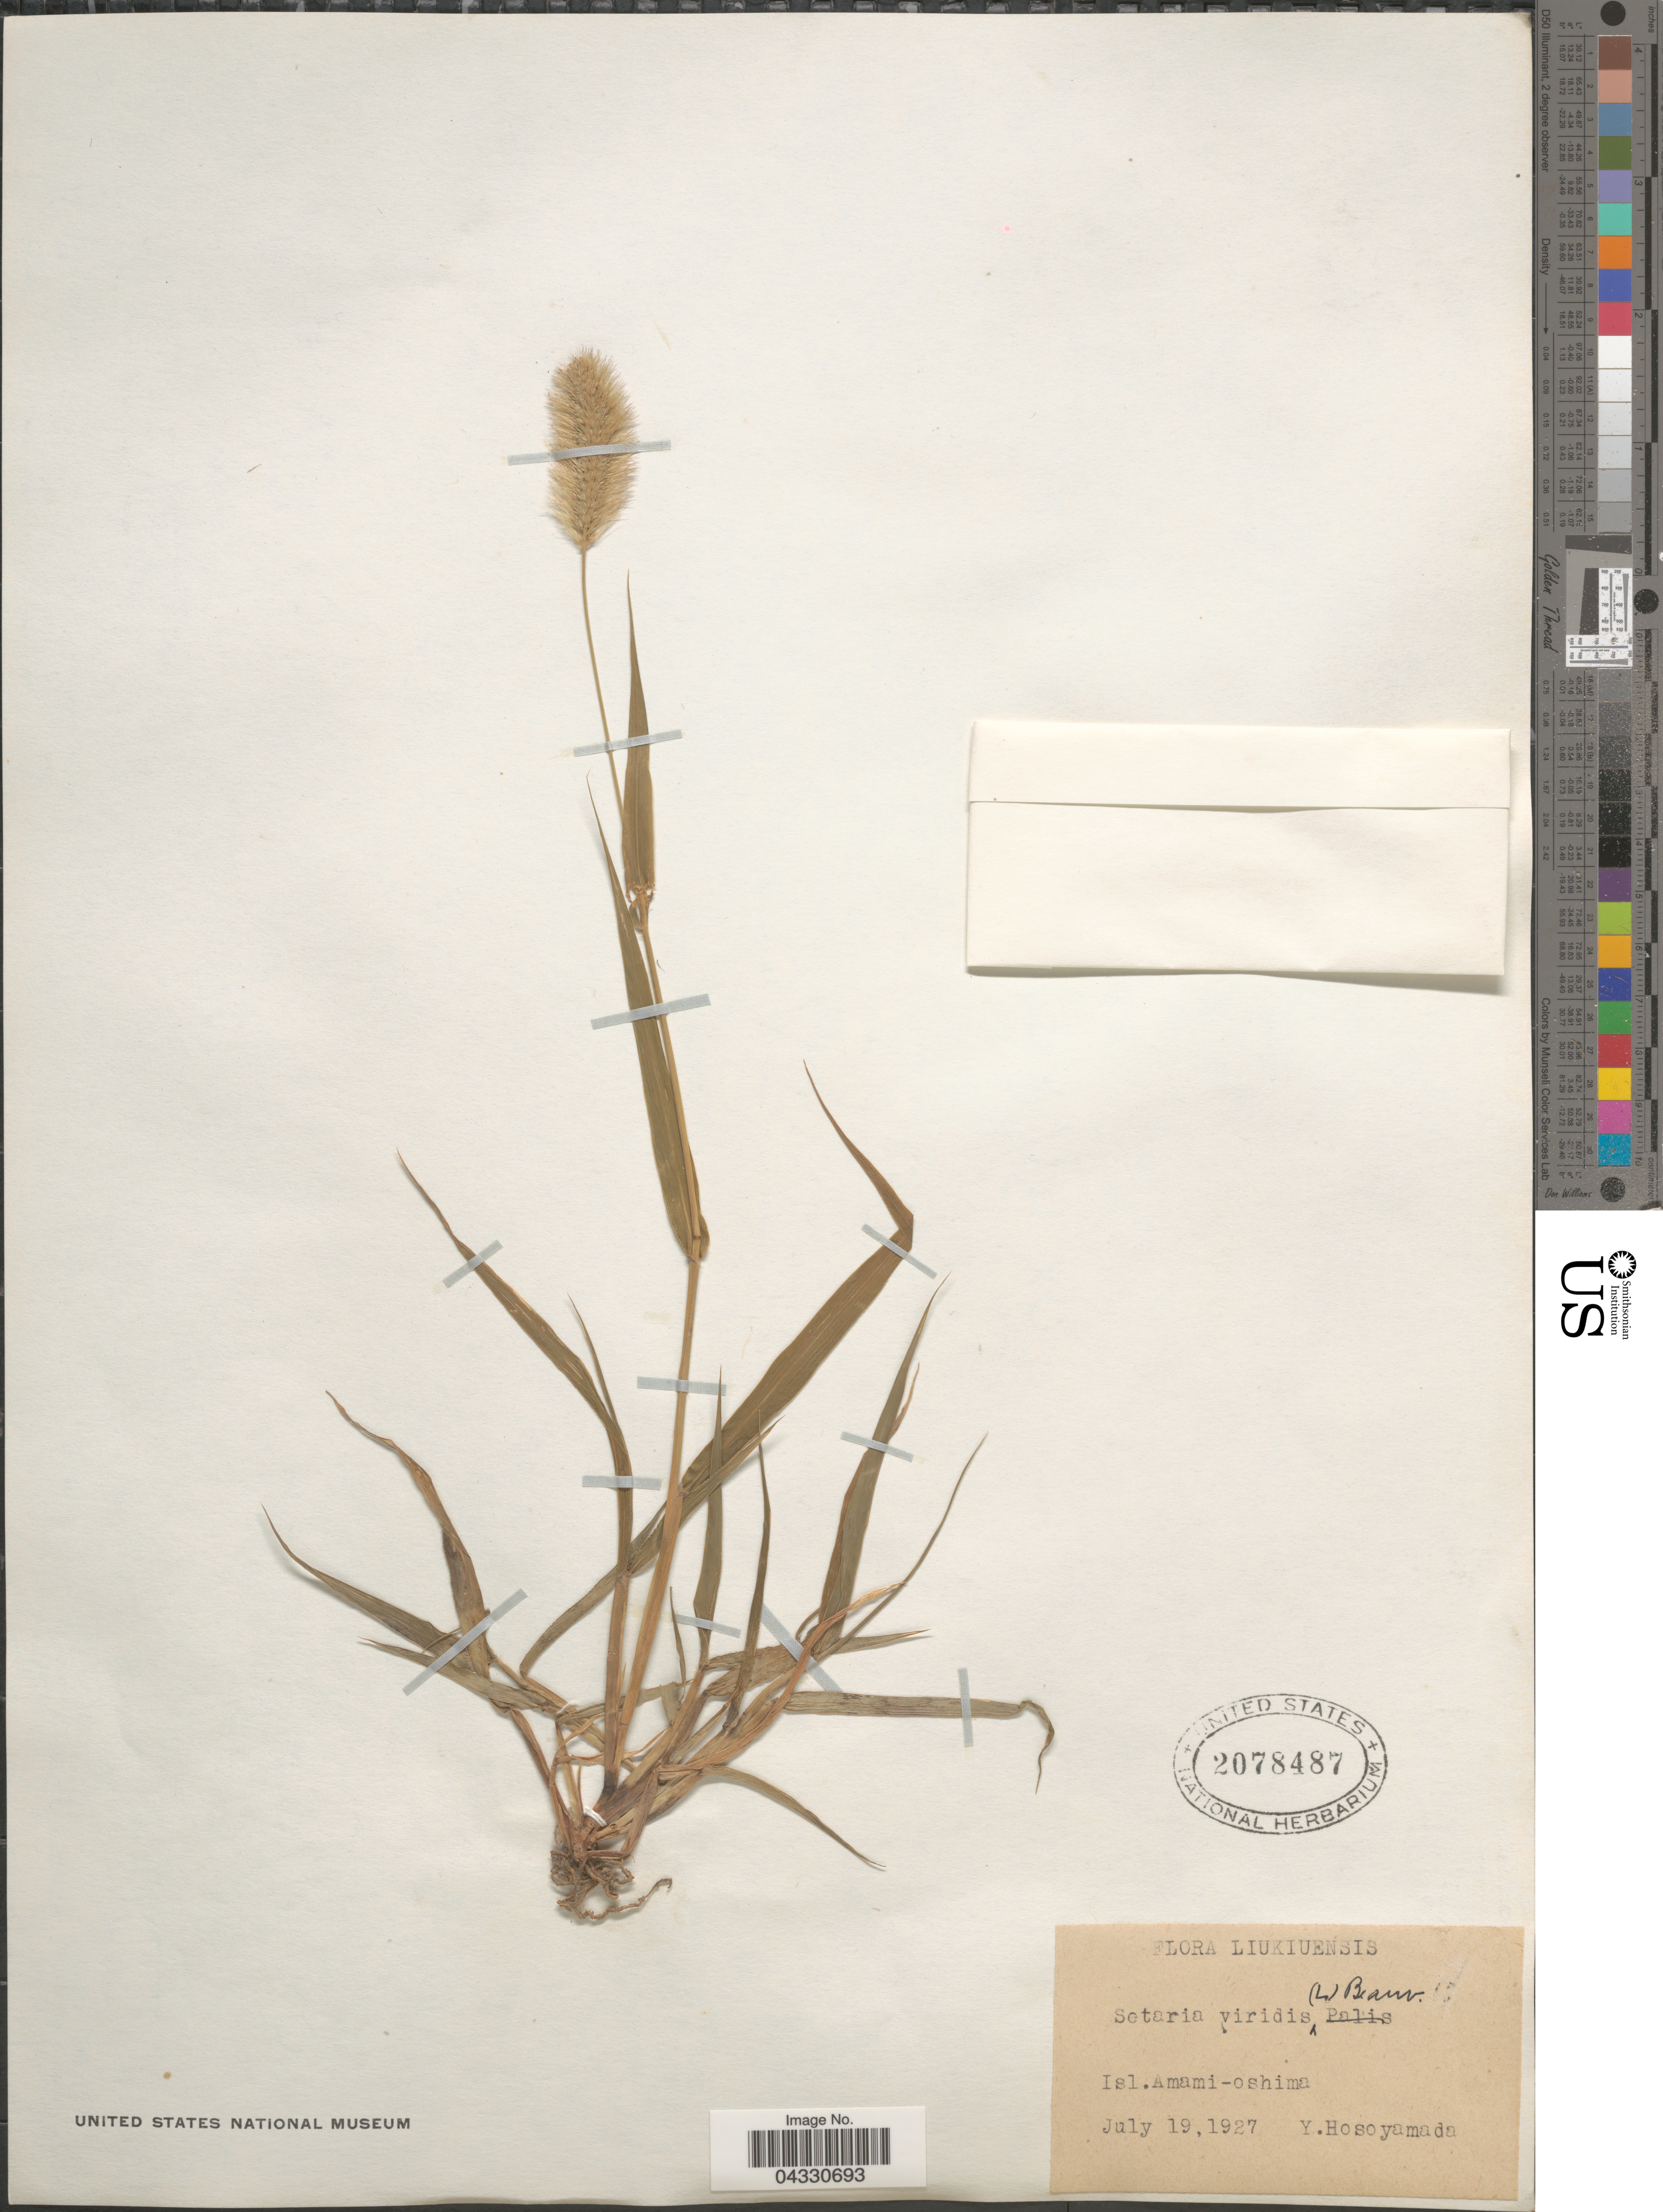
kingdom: Plantae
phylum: Tracheophyta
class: Liliopsida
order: Poales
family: Poaceae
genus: Setaria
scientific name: Setaria viridis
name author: (L.) P. Beauv.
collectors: Y. Hosoyamada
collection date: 1927-07-19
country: Japan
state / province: Okinawa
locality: Liukiuensis. Isl. Amami-oshima.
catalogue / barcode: US 2078487